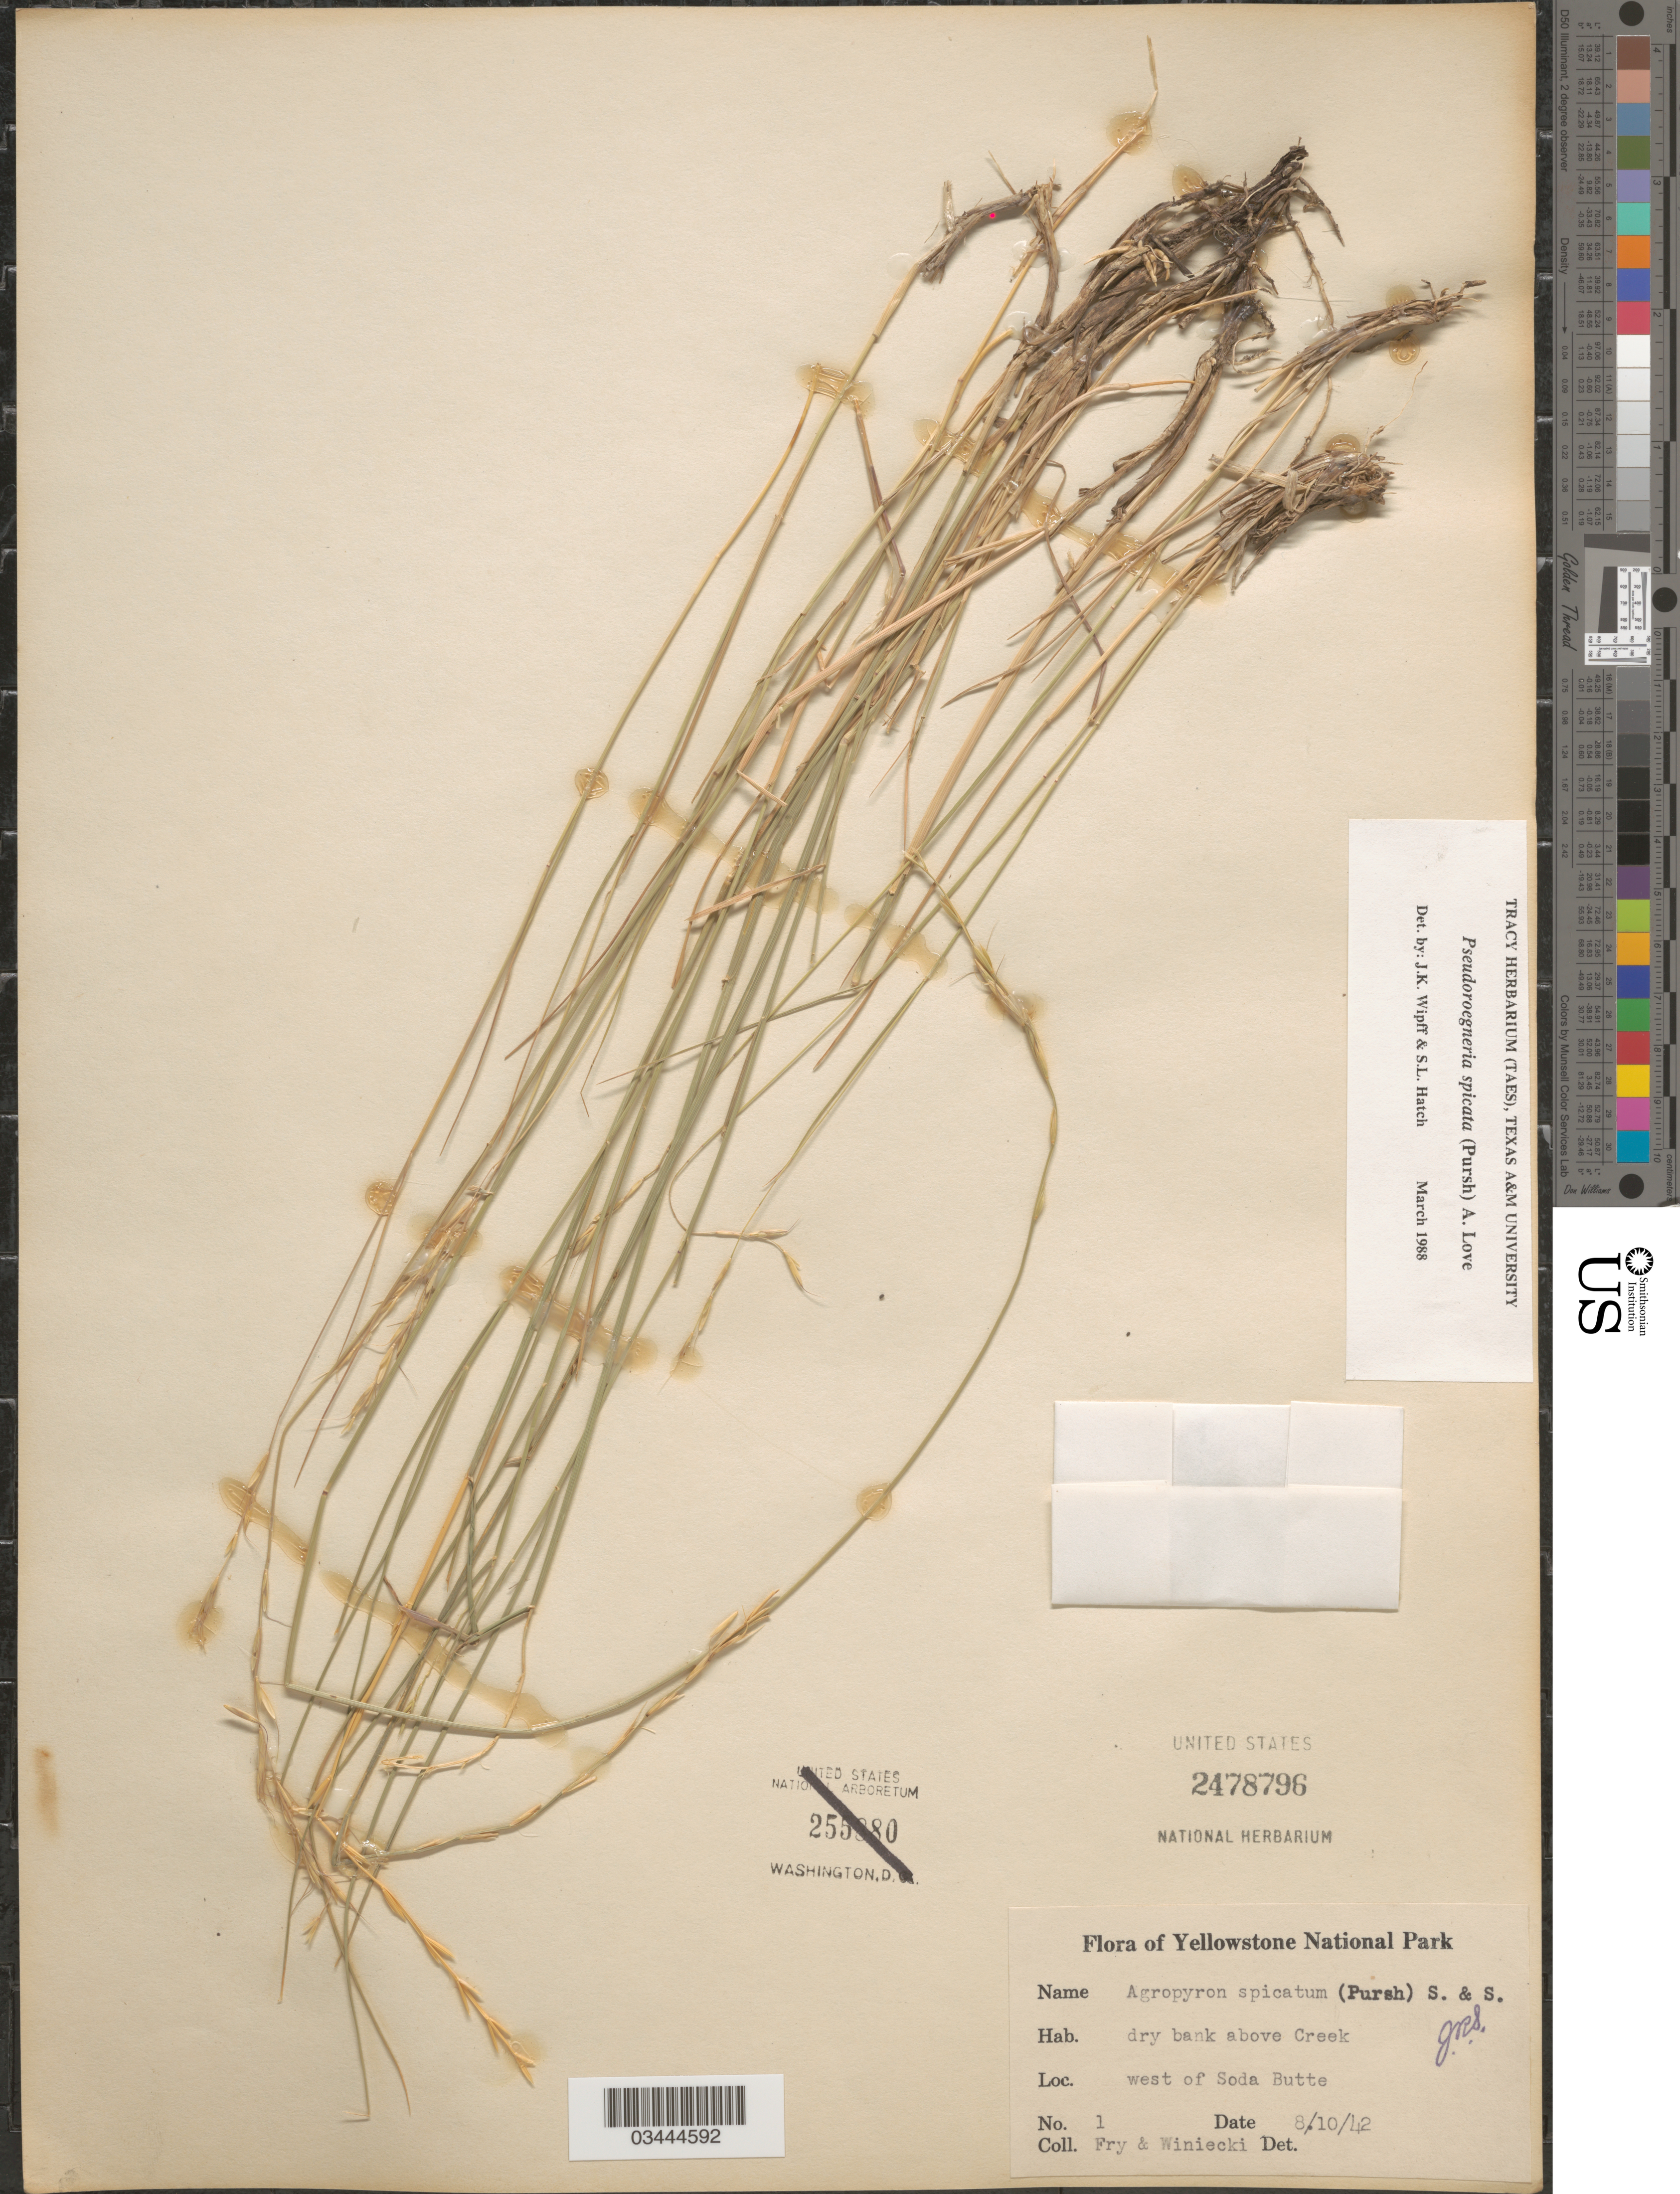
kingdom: Plantae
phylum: Tracheophyta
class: Liliopsida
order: Poales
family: Poaceae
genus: Pseudoroegneria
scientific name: Pseudoroegneria spicata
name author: (Pursh) Á. Löve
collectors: -. Fry & Winiecki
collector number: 1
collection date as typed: Transcribed d/m/y: 10/8/42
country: United States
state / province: Wyoming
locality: Yellowstone National Park. Dry bank above Creek. West of Soda Butte.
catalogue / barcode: US 2478796